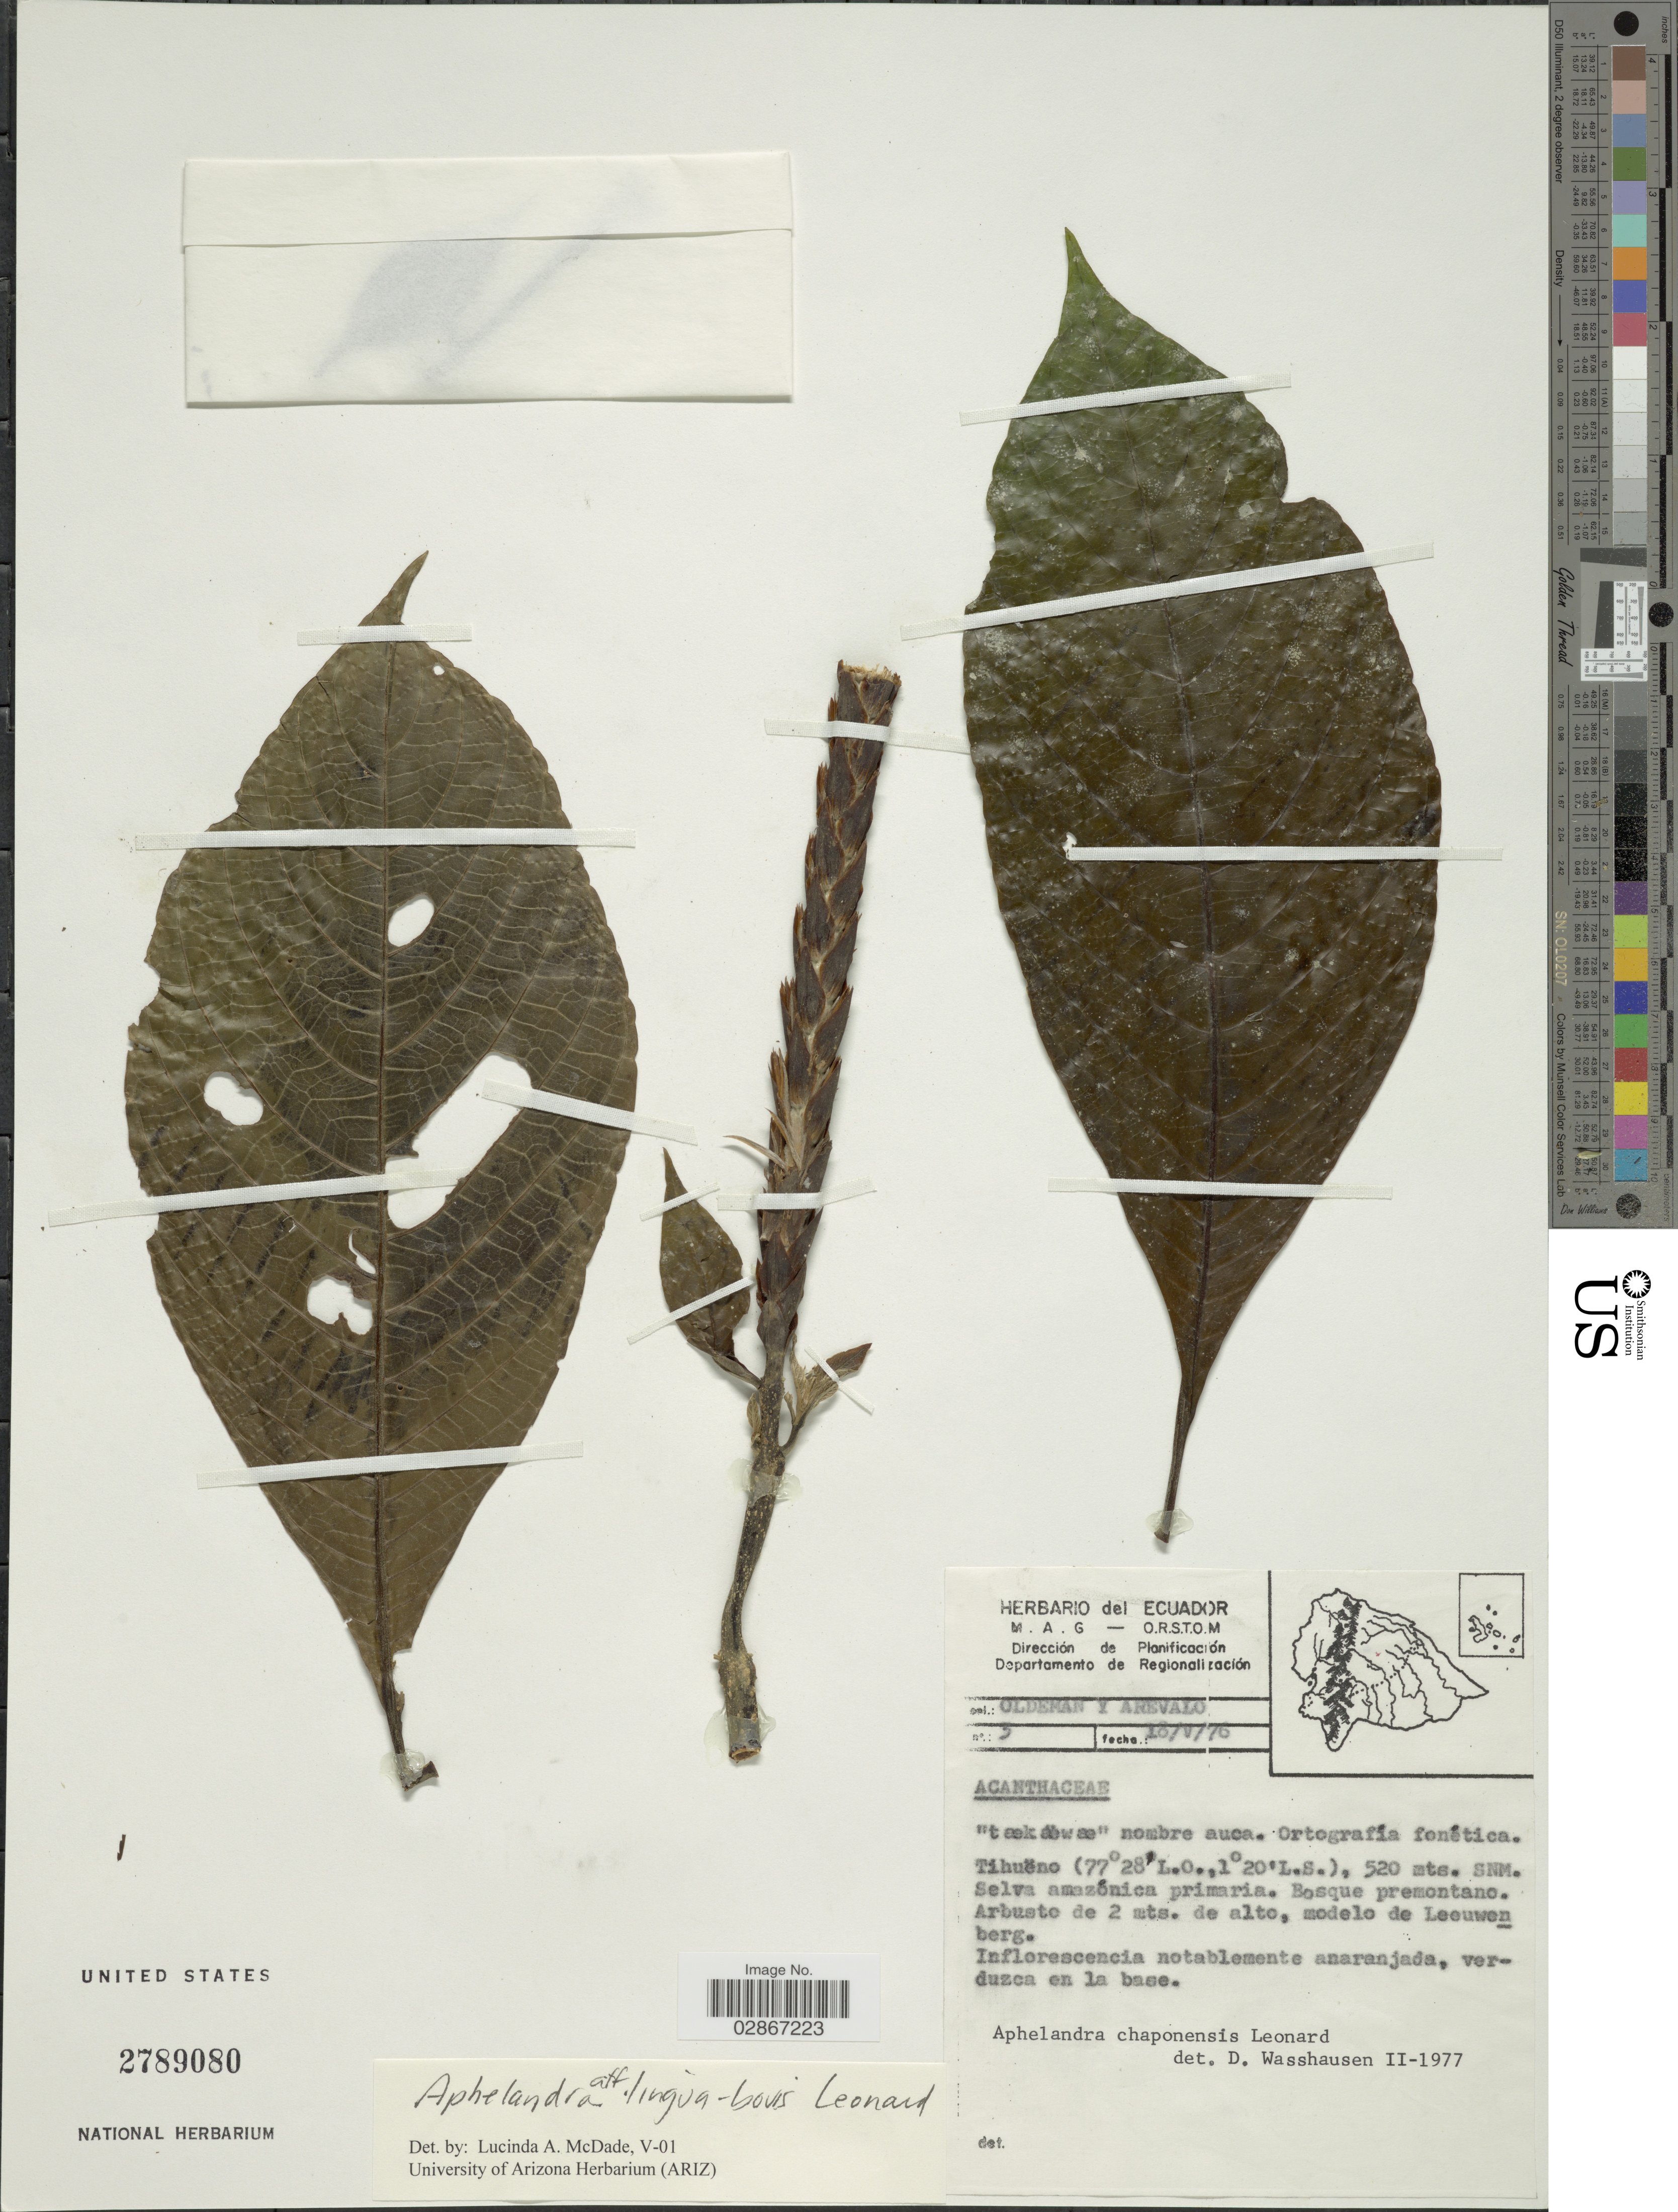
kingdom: Plantae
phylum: Tracheophyta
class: Magnoliopsida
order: Lamiales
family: Acanthaceae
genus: Aphelandra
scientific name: Aphelandra lingua-bovis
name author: Leonard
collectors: -- Oldeman & -. Arevalo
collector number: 3*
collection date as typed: Transcribed d/m/y: 18/5/76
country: Ecuador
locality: Tihuëno. SNM.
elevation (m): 520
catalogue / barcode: US 2789080